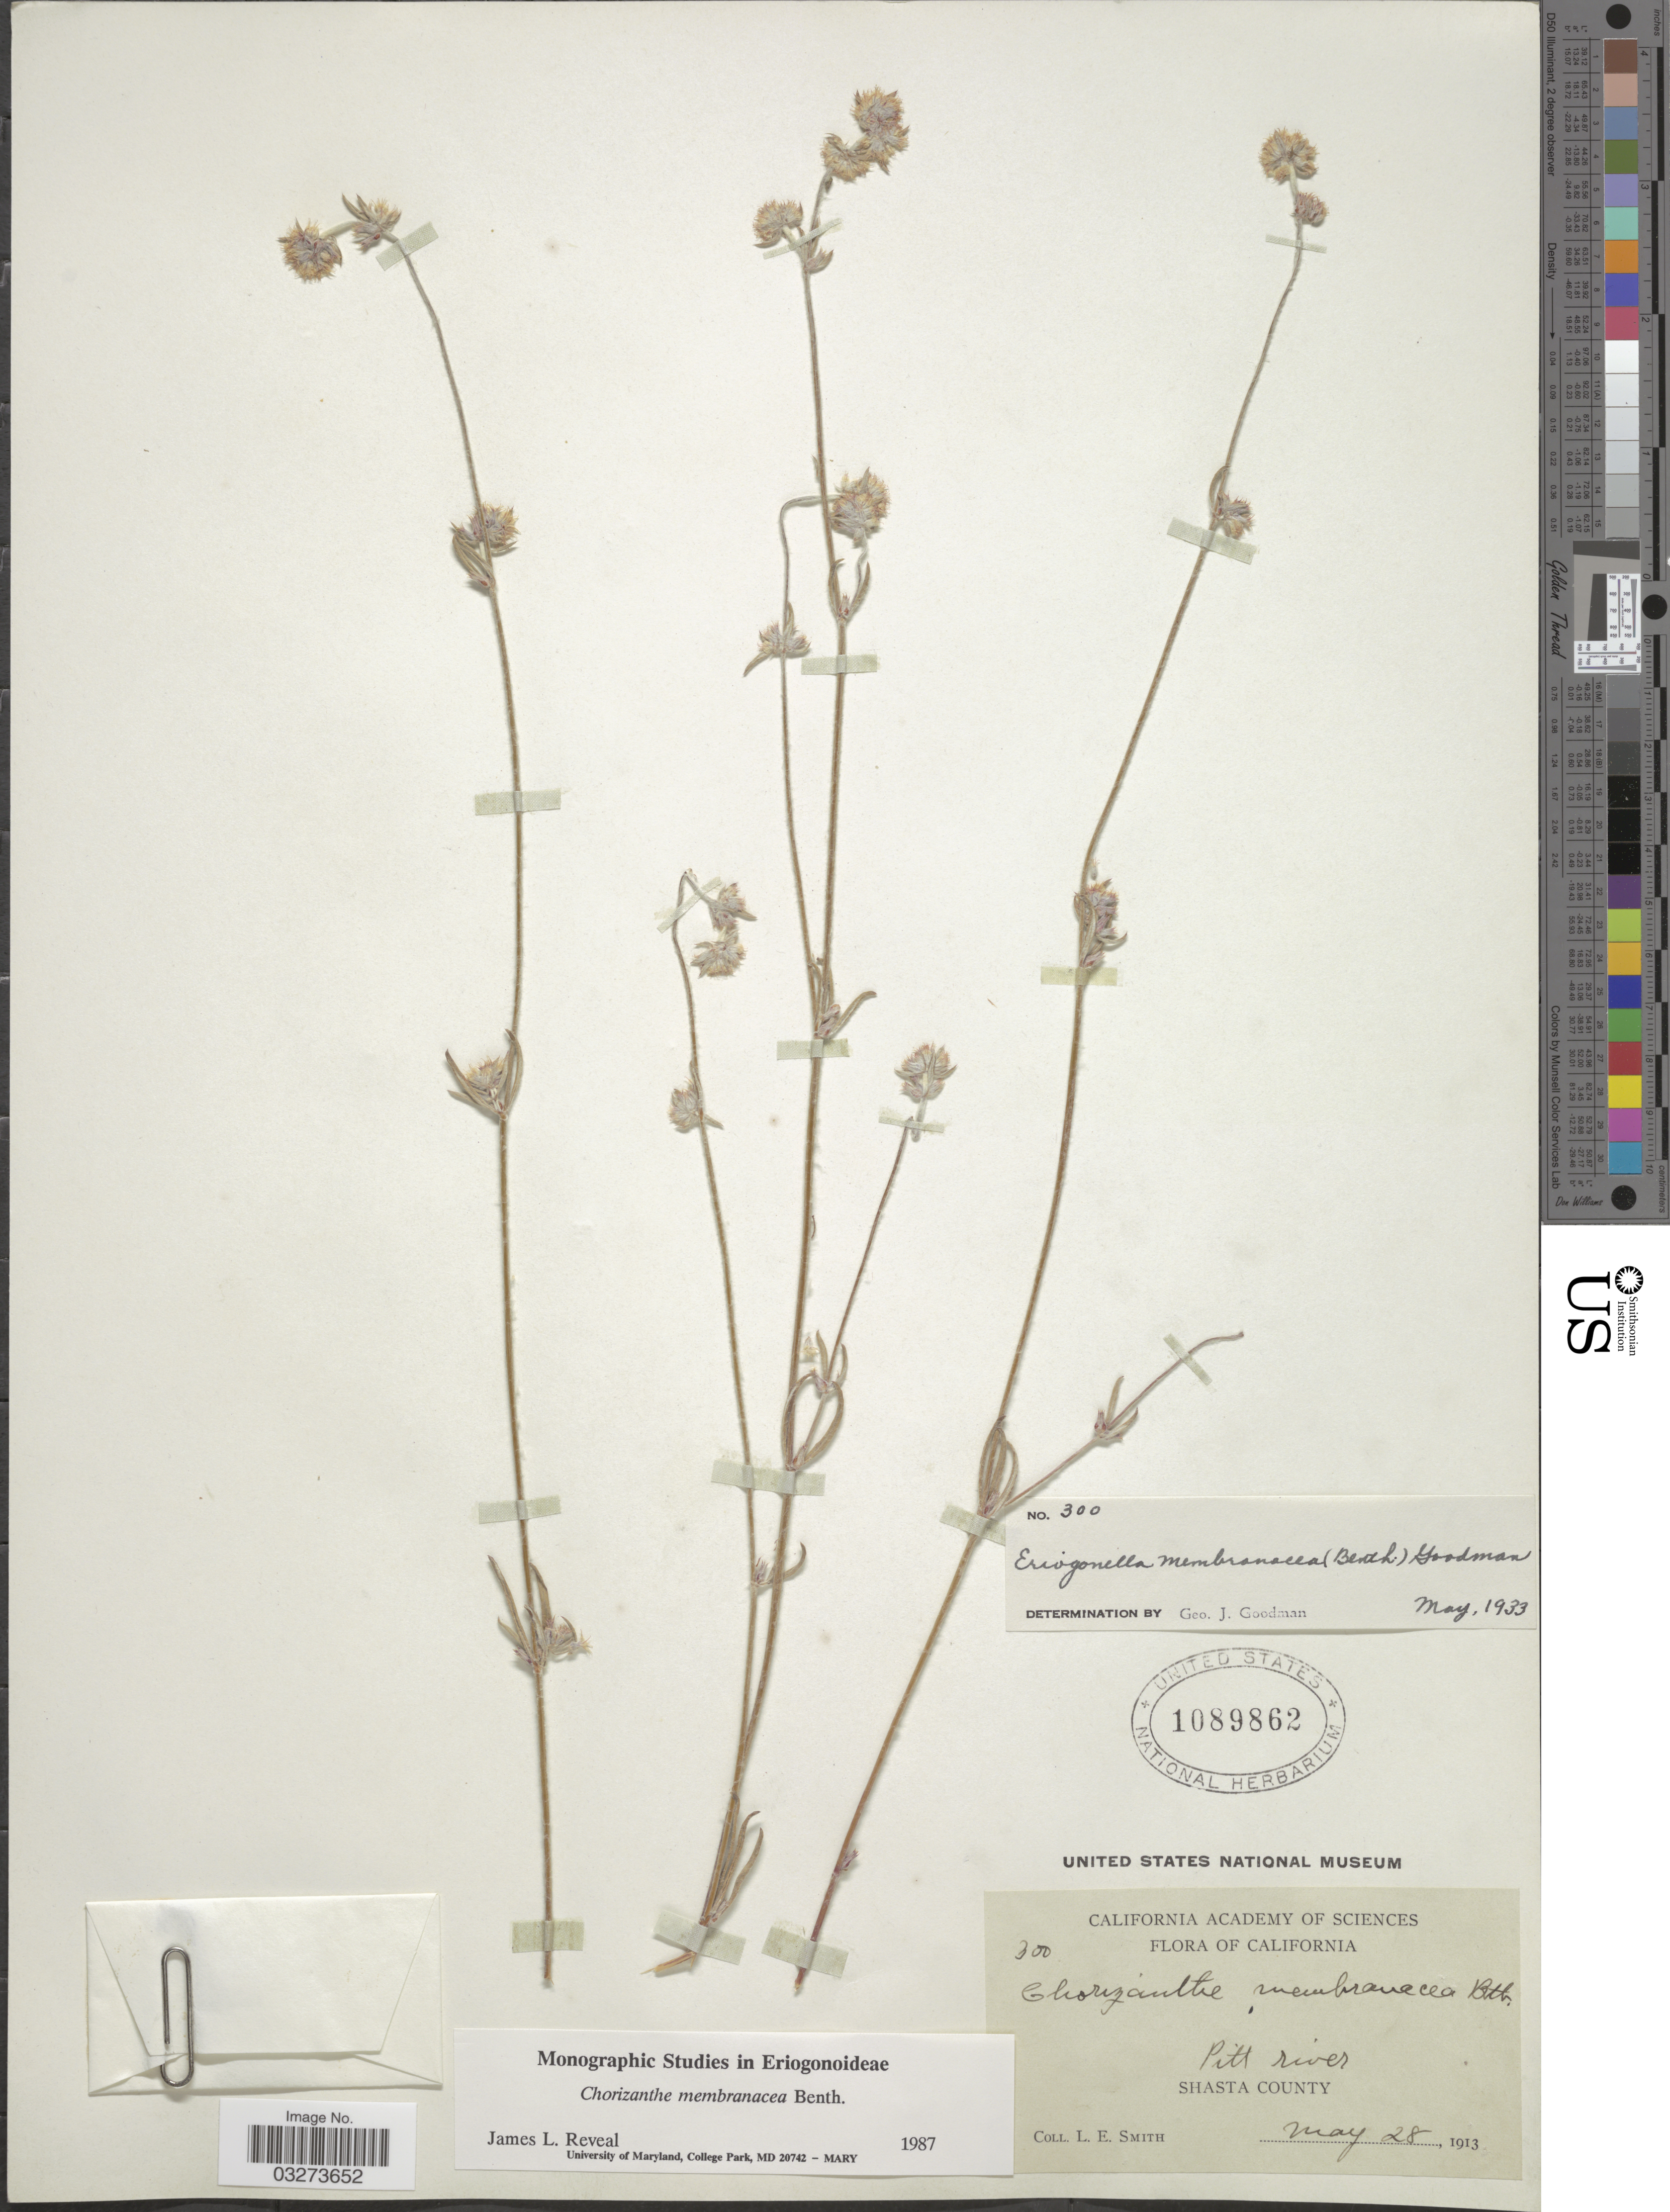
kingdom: Plantae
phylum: Tracheophyta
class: Magnoliopsida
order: Caryophyllales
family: Polygonaceae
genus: Chorizanthe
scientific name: Chorizanthe membranacea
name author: Benth.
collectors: L. E. Smith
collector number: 300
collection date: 1913-05-28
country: United States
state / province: California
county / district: Shasta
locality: Pitt river, Shasta County.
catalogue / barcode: US 1089862